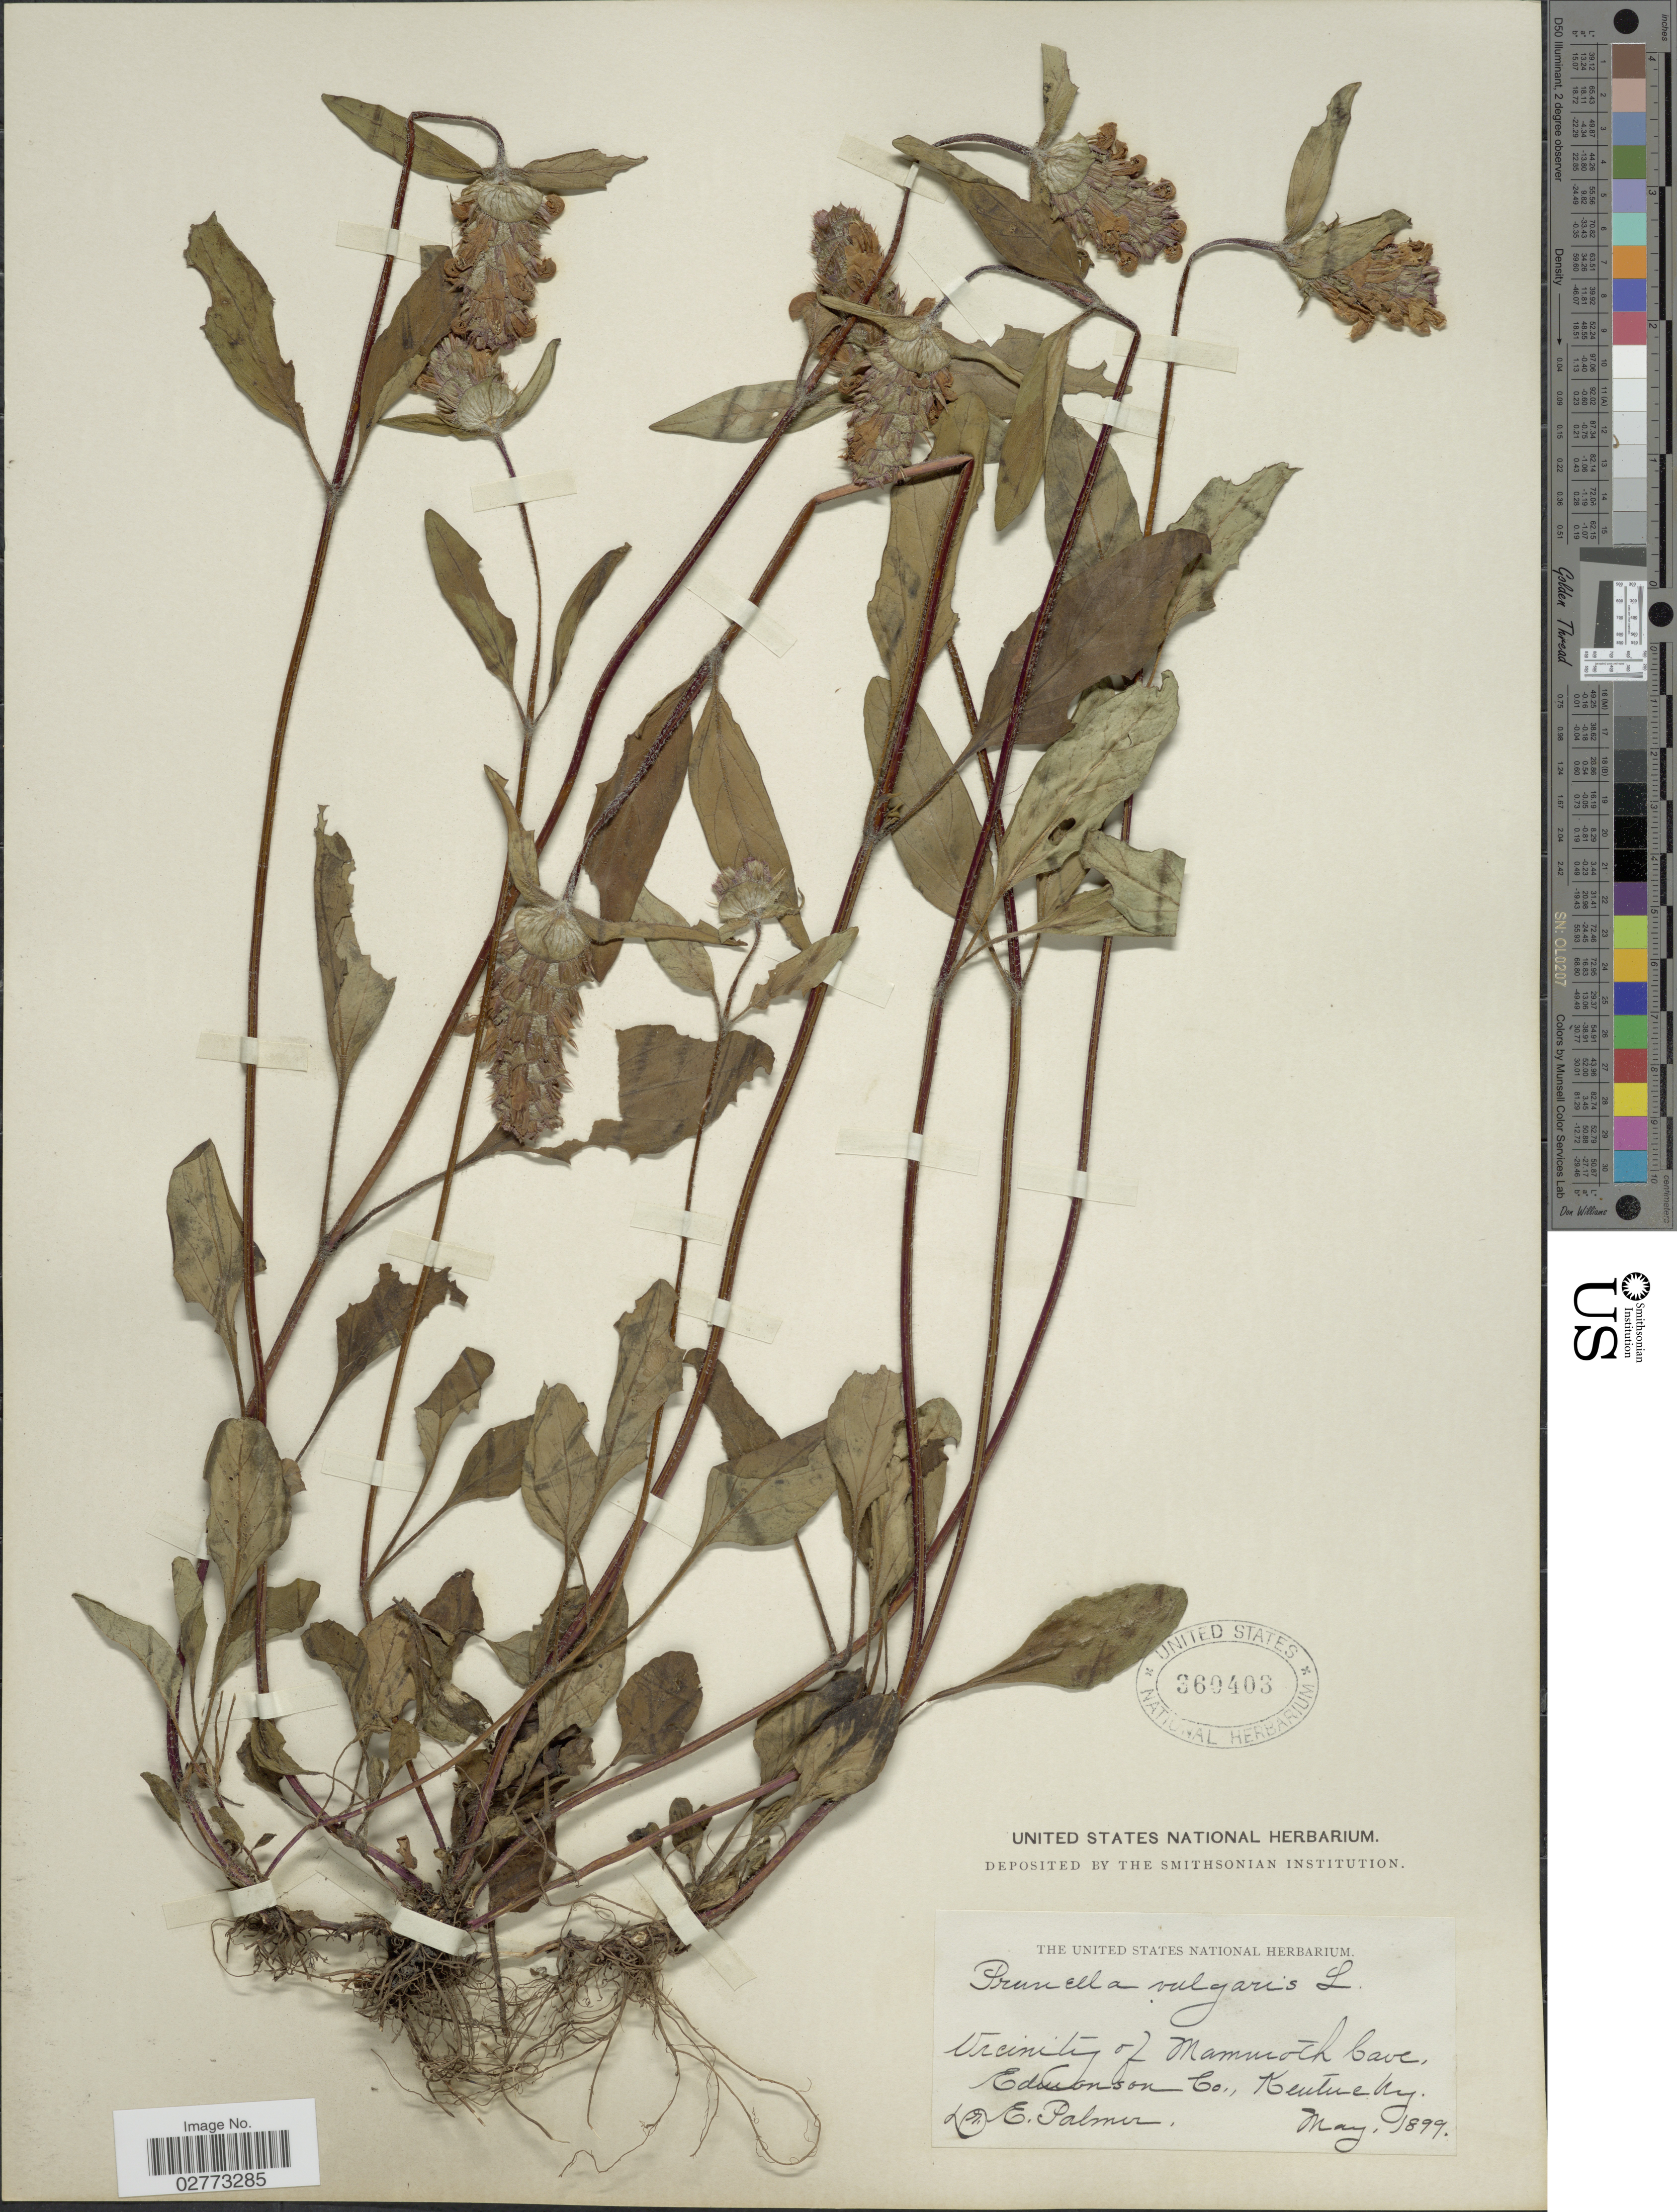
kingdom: Plantae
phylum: Tracheophyta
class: Magnoliopsida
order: Lamiales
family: Lamiaceae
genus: Prunella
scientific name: Prunella vulgaris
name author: L.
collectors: E. Palmer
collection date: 1899-05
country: United States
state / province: Kentucky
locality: Vicinity of Mammock Cave, Edmonson Co.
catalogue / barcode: US 360403